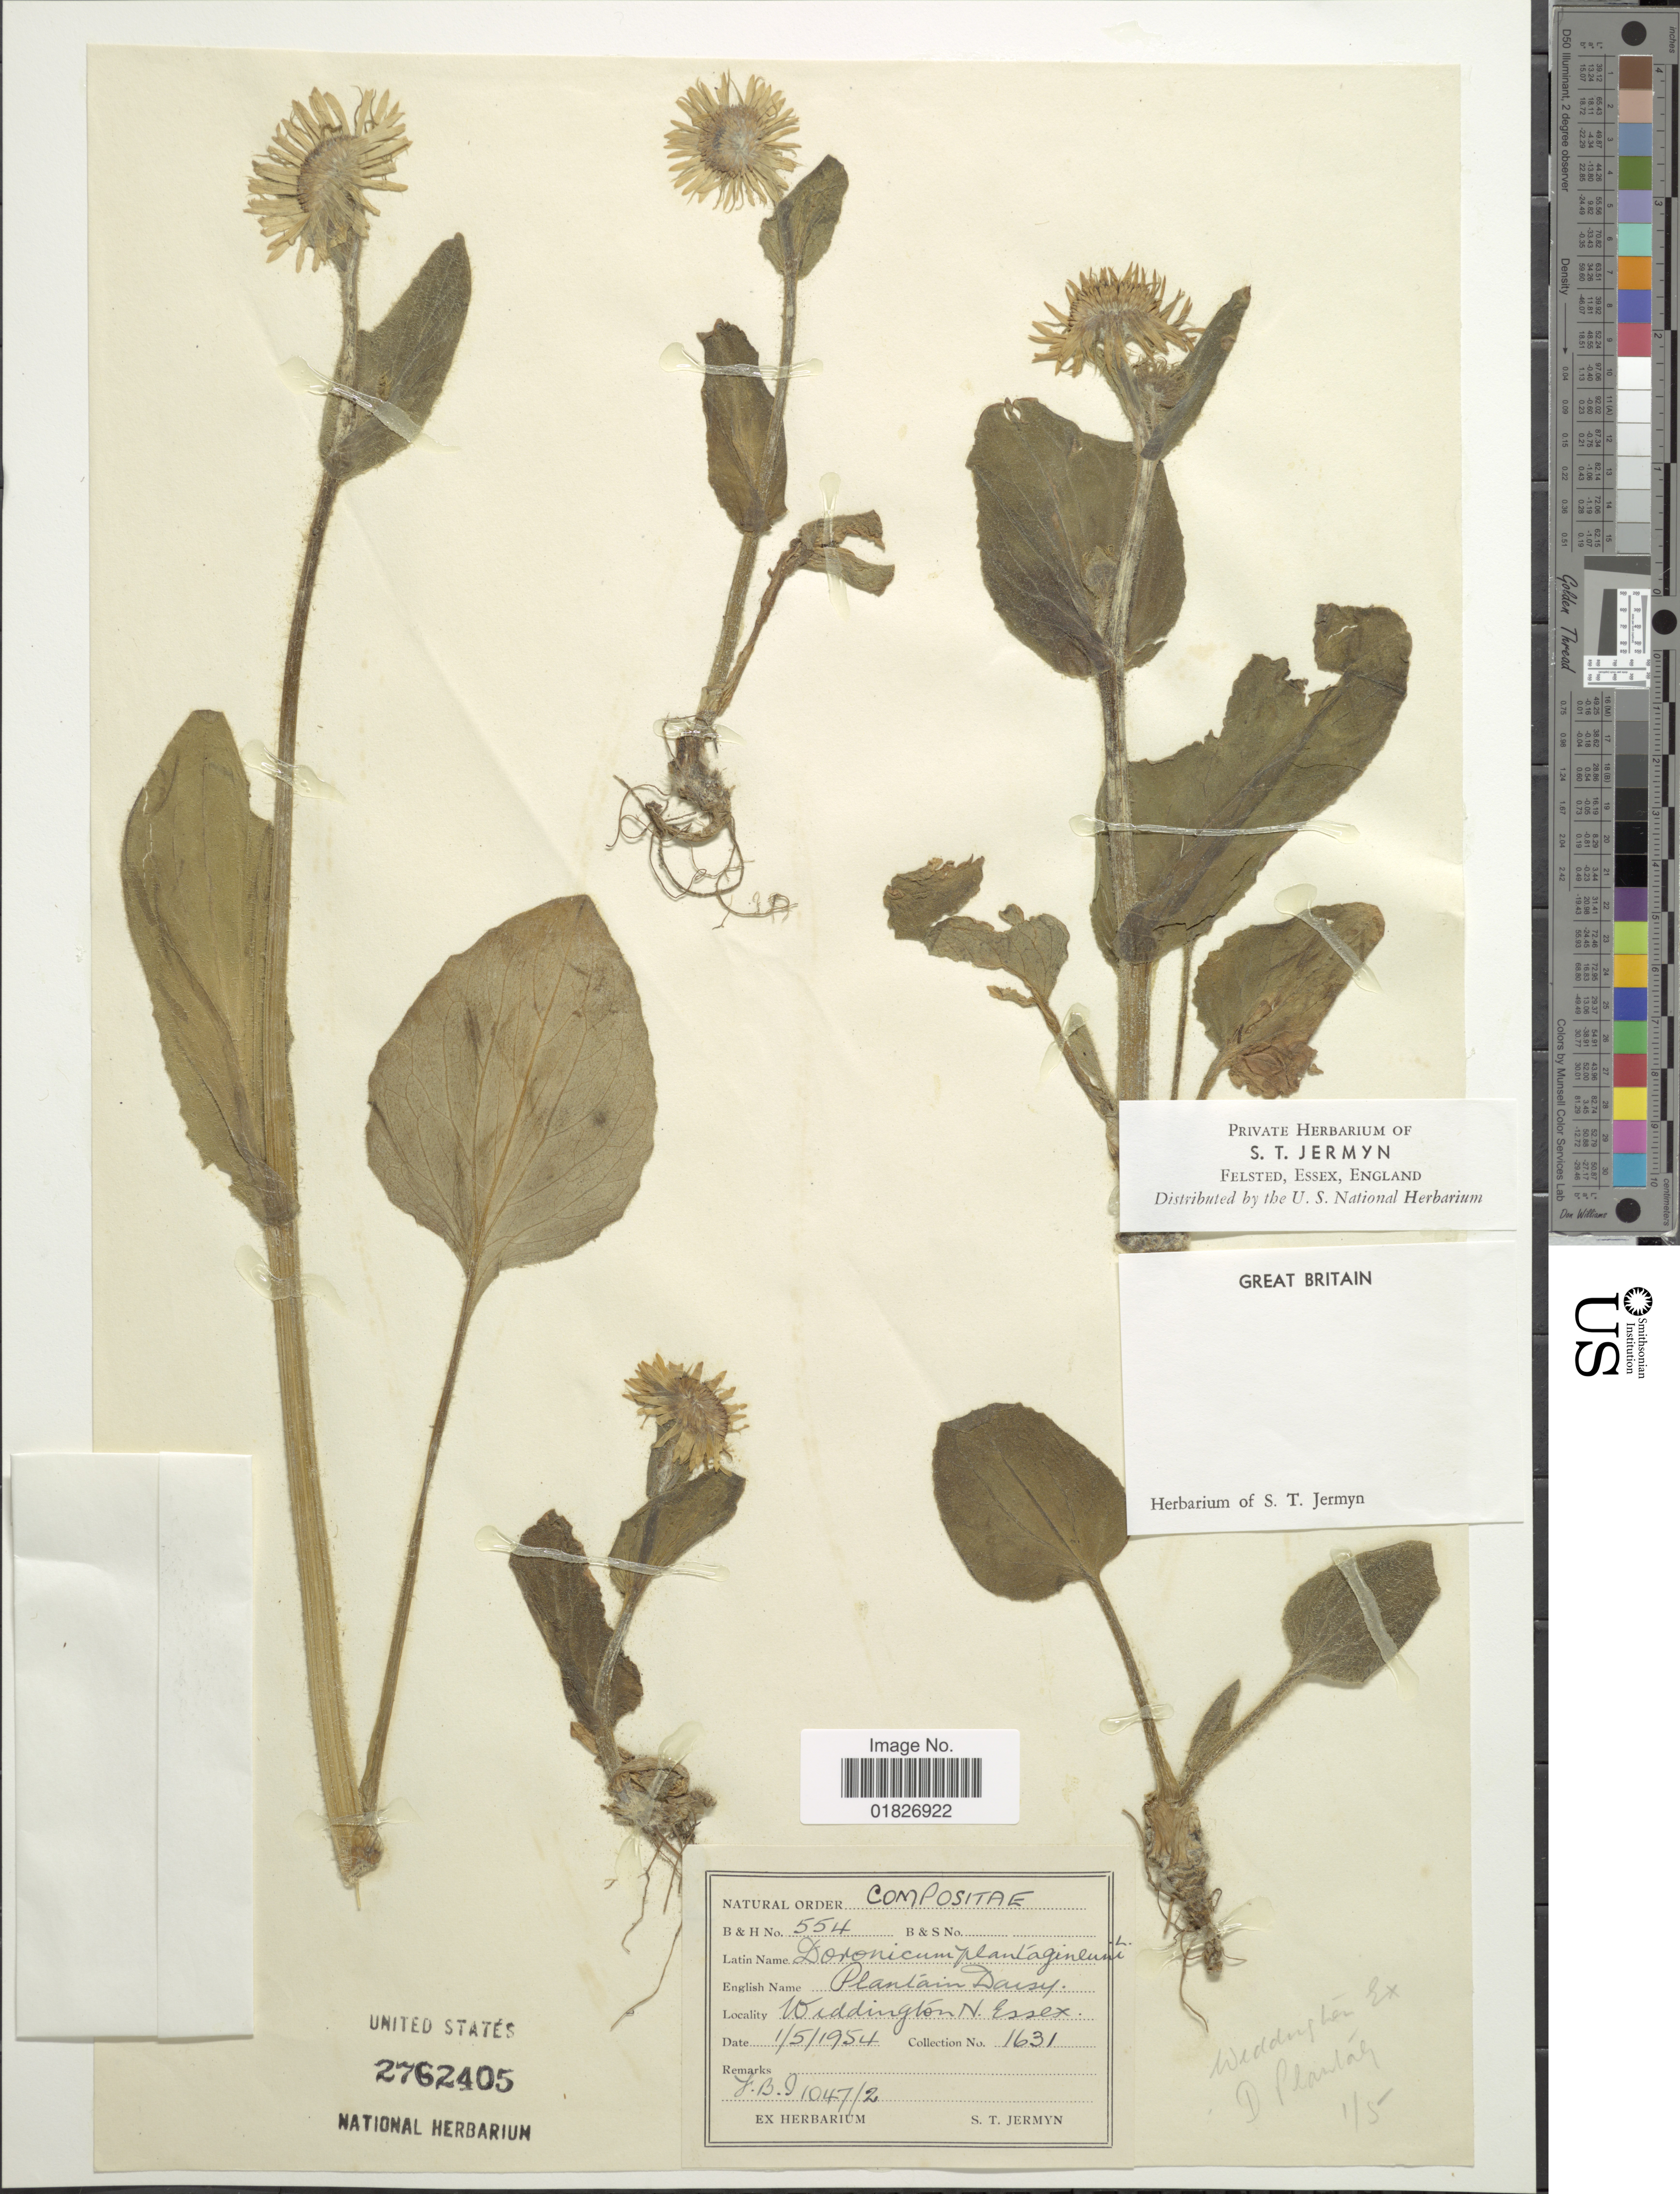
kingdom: Plantae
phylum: Tracheophyta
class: Magnoliopsida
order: Asterales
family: Asteraceae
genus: Doronicum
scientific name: Doronicum plantagineum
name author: L.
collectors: S. Jermyn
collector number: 1631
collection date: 1954-05-01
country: United Kingdom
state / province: England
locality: Weddington N. Essex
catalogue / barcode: US 2762405